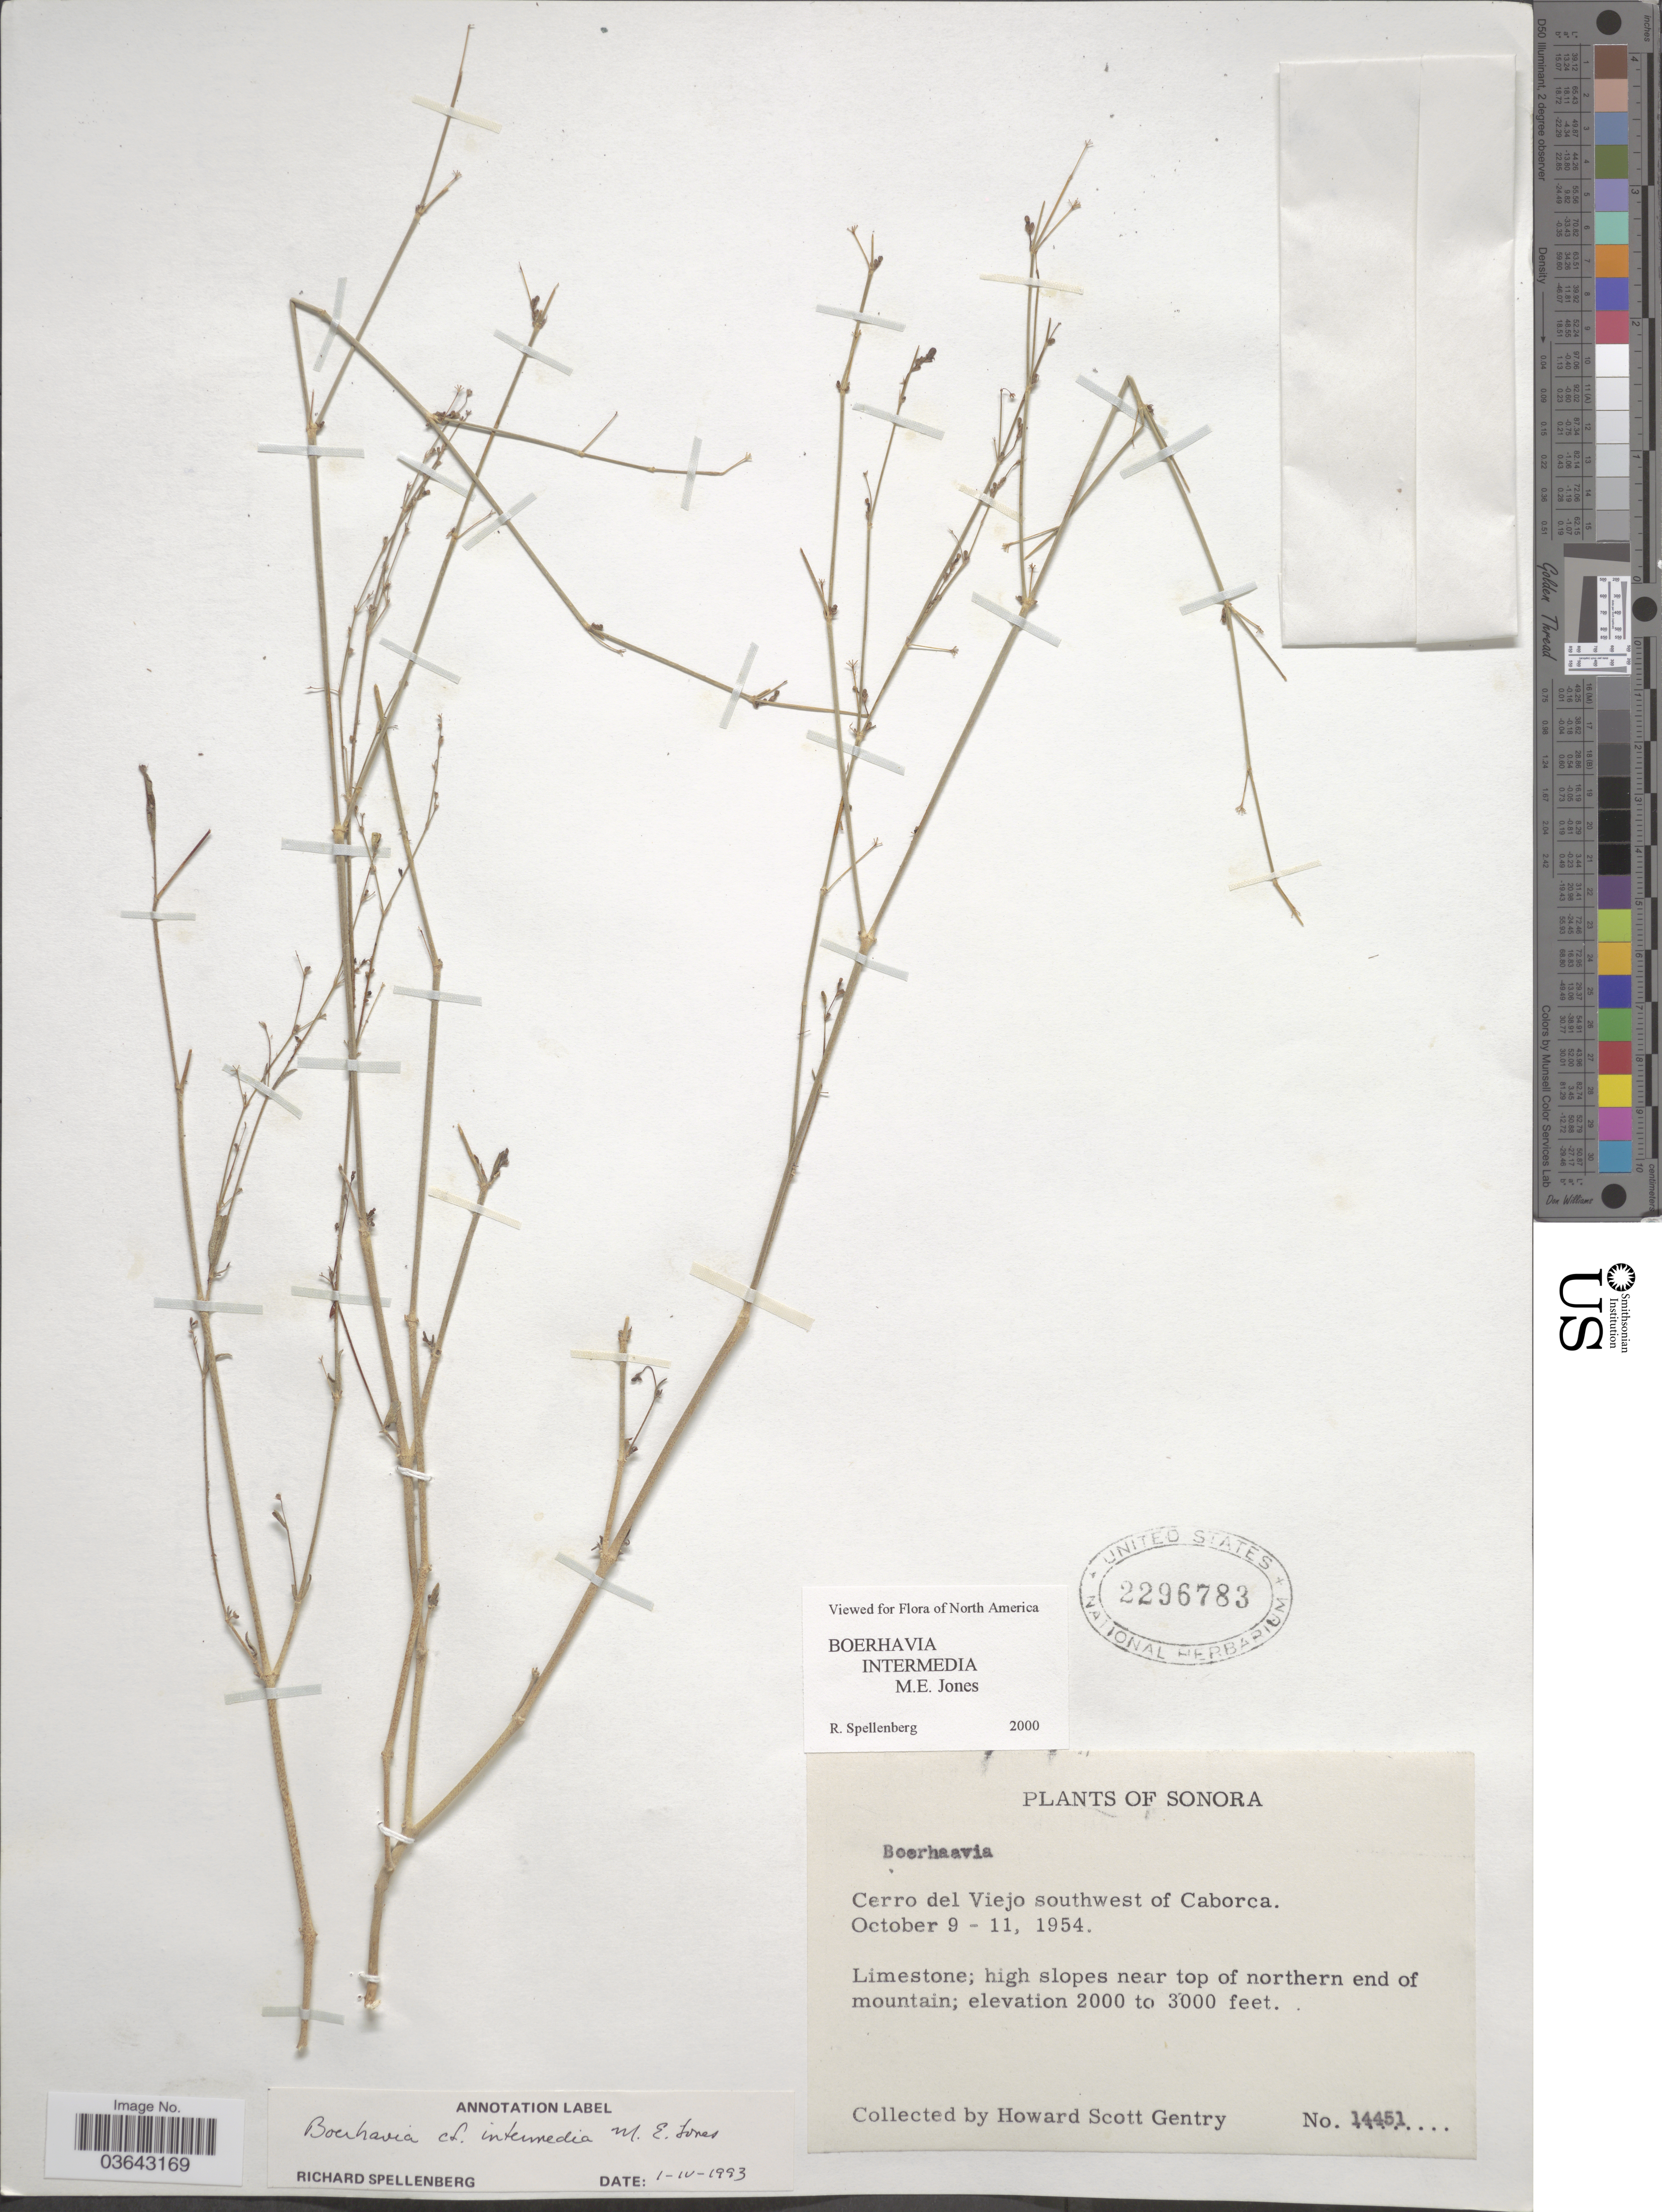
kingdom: Plantae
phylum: Tracheophyta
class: Magnoliopsida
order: Caryophyllales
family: Nyctaginaceae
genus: Boerhavia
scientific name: Boerhavia intermedia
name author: M.E. Jones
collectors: H. S. Gentry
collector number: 14451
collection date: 1954-10-09/1954-10-11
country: Mexico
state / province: Sonora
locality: Cerro del Viejo southwest of Caborca. Limestone; high slopes near top of northern end of mountain.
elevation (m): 610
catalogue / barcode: US 2296783